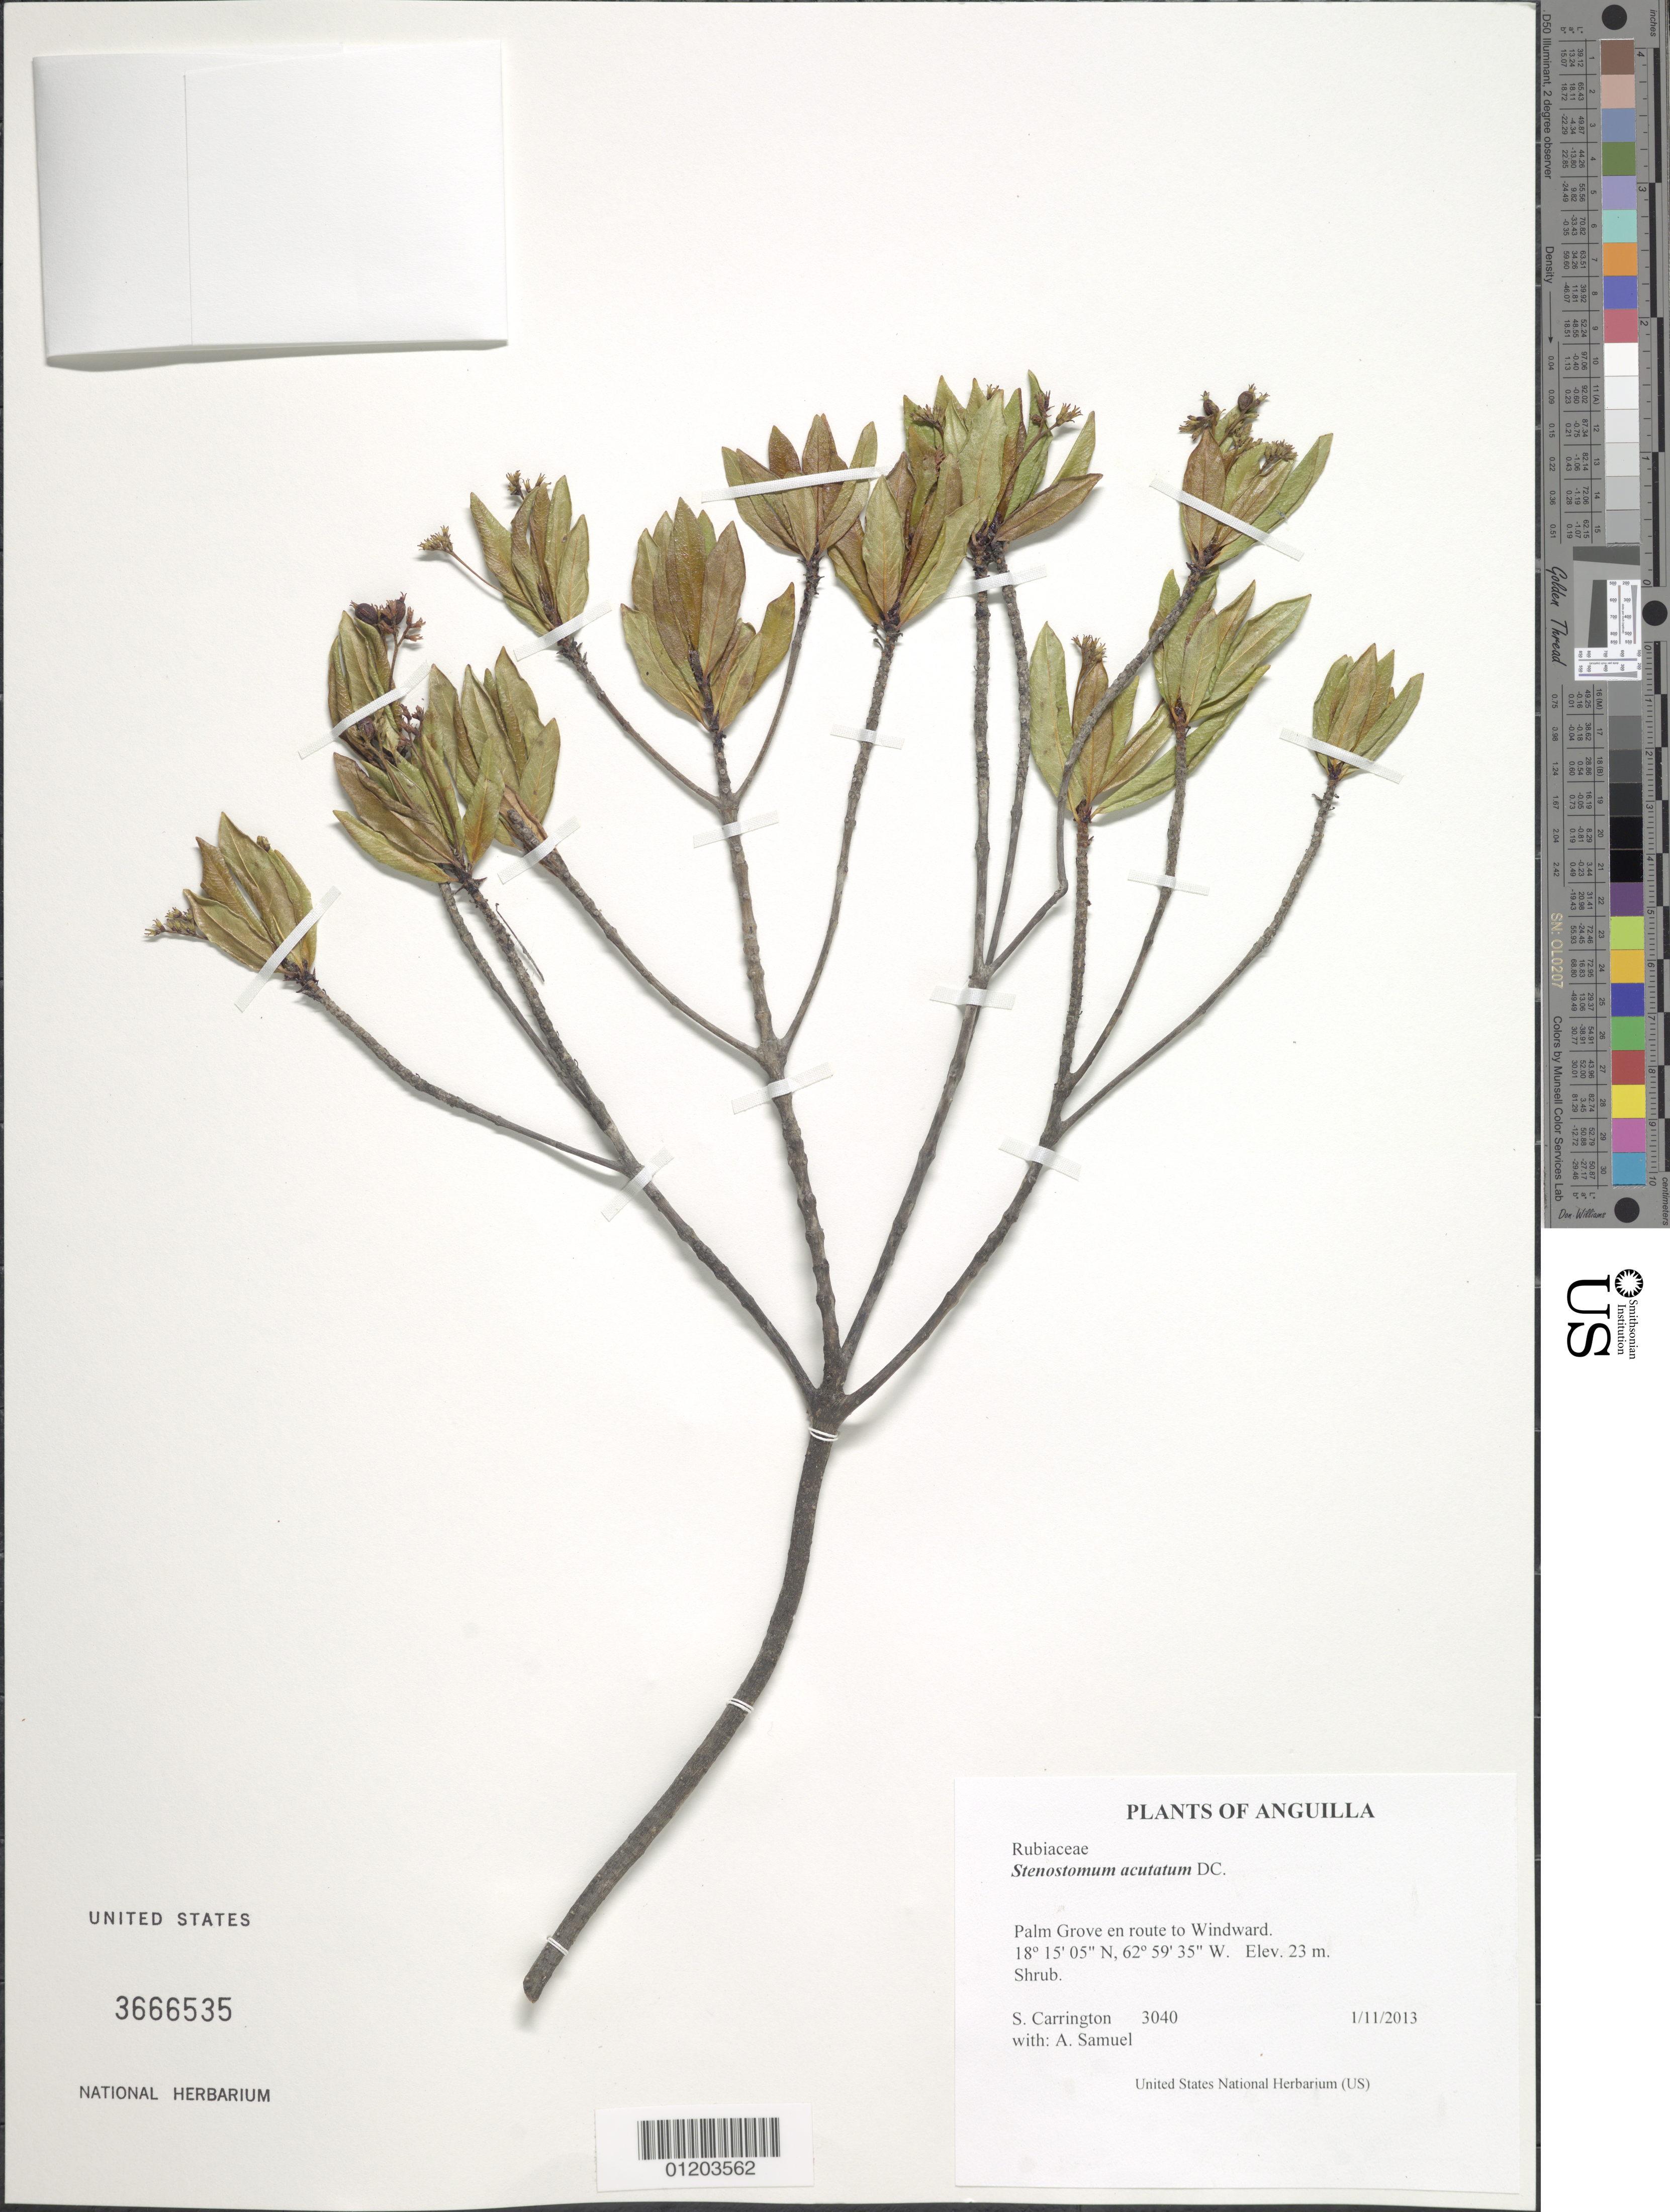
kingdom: Plantae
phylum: Tracheophyta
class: Magnoliopsida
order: Gentianales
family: Rubiaceae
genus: Stenostomum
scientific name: Stenostomum acutatum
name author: DC.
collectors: C. M. S. Carrington & A. Samuel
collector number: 3040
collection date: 2013-01-11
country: Anguilla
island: Anguilla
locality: Palm Grove en route to Windward.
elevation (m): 23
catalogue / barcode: US 3666535